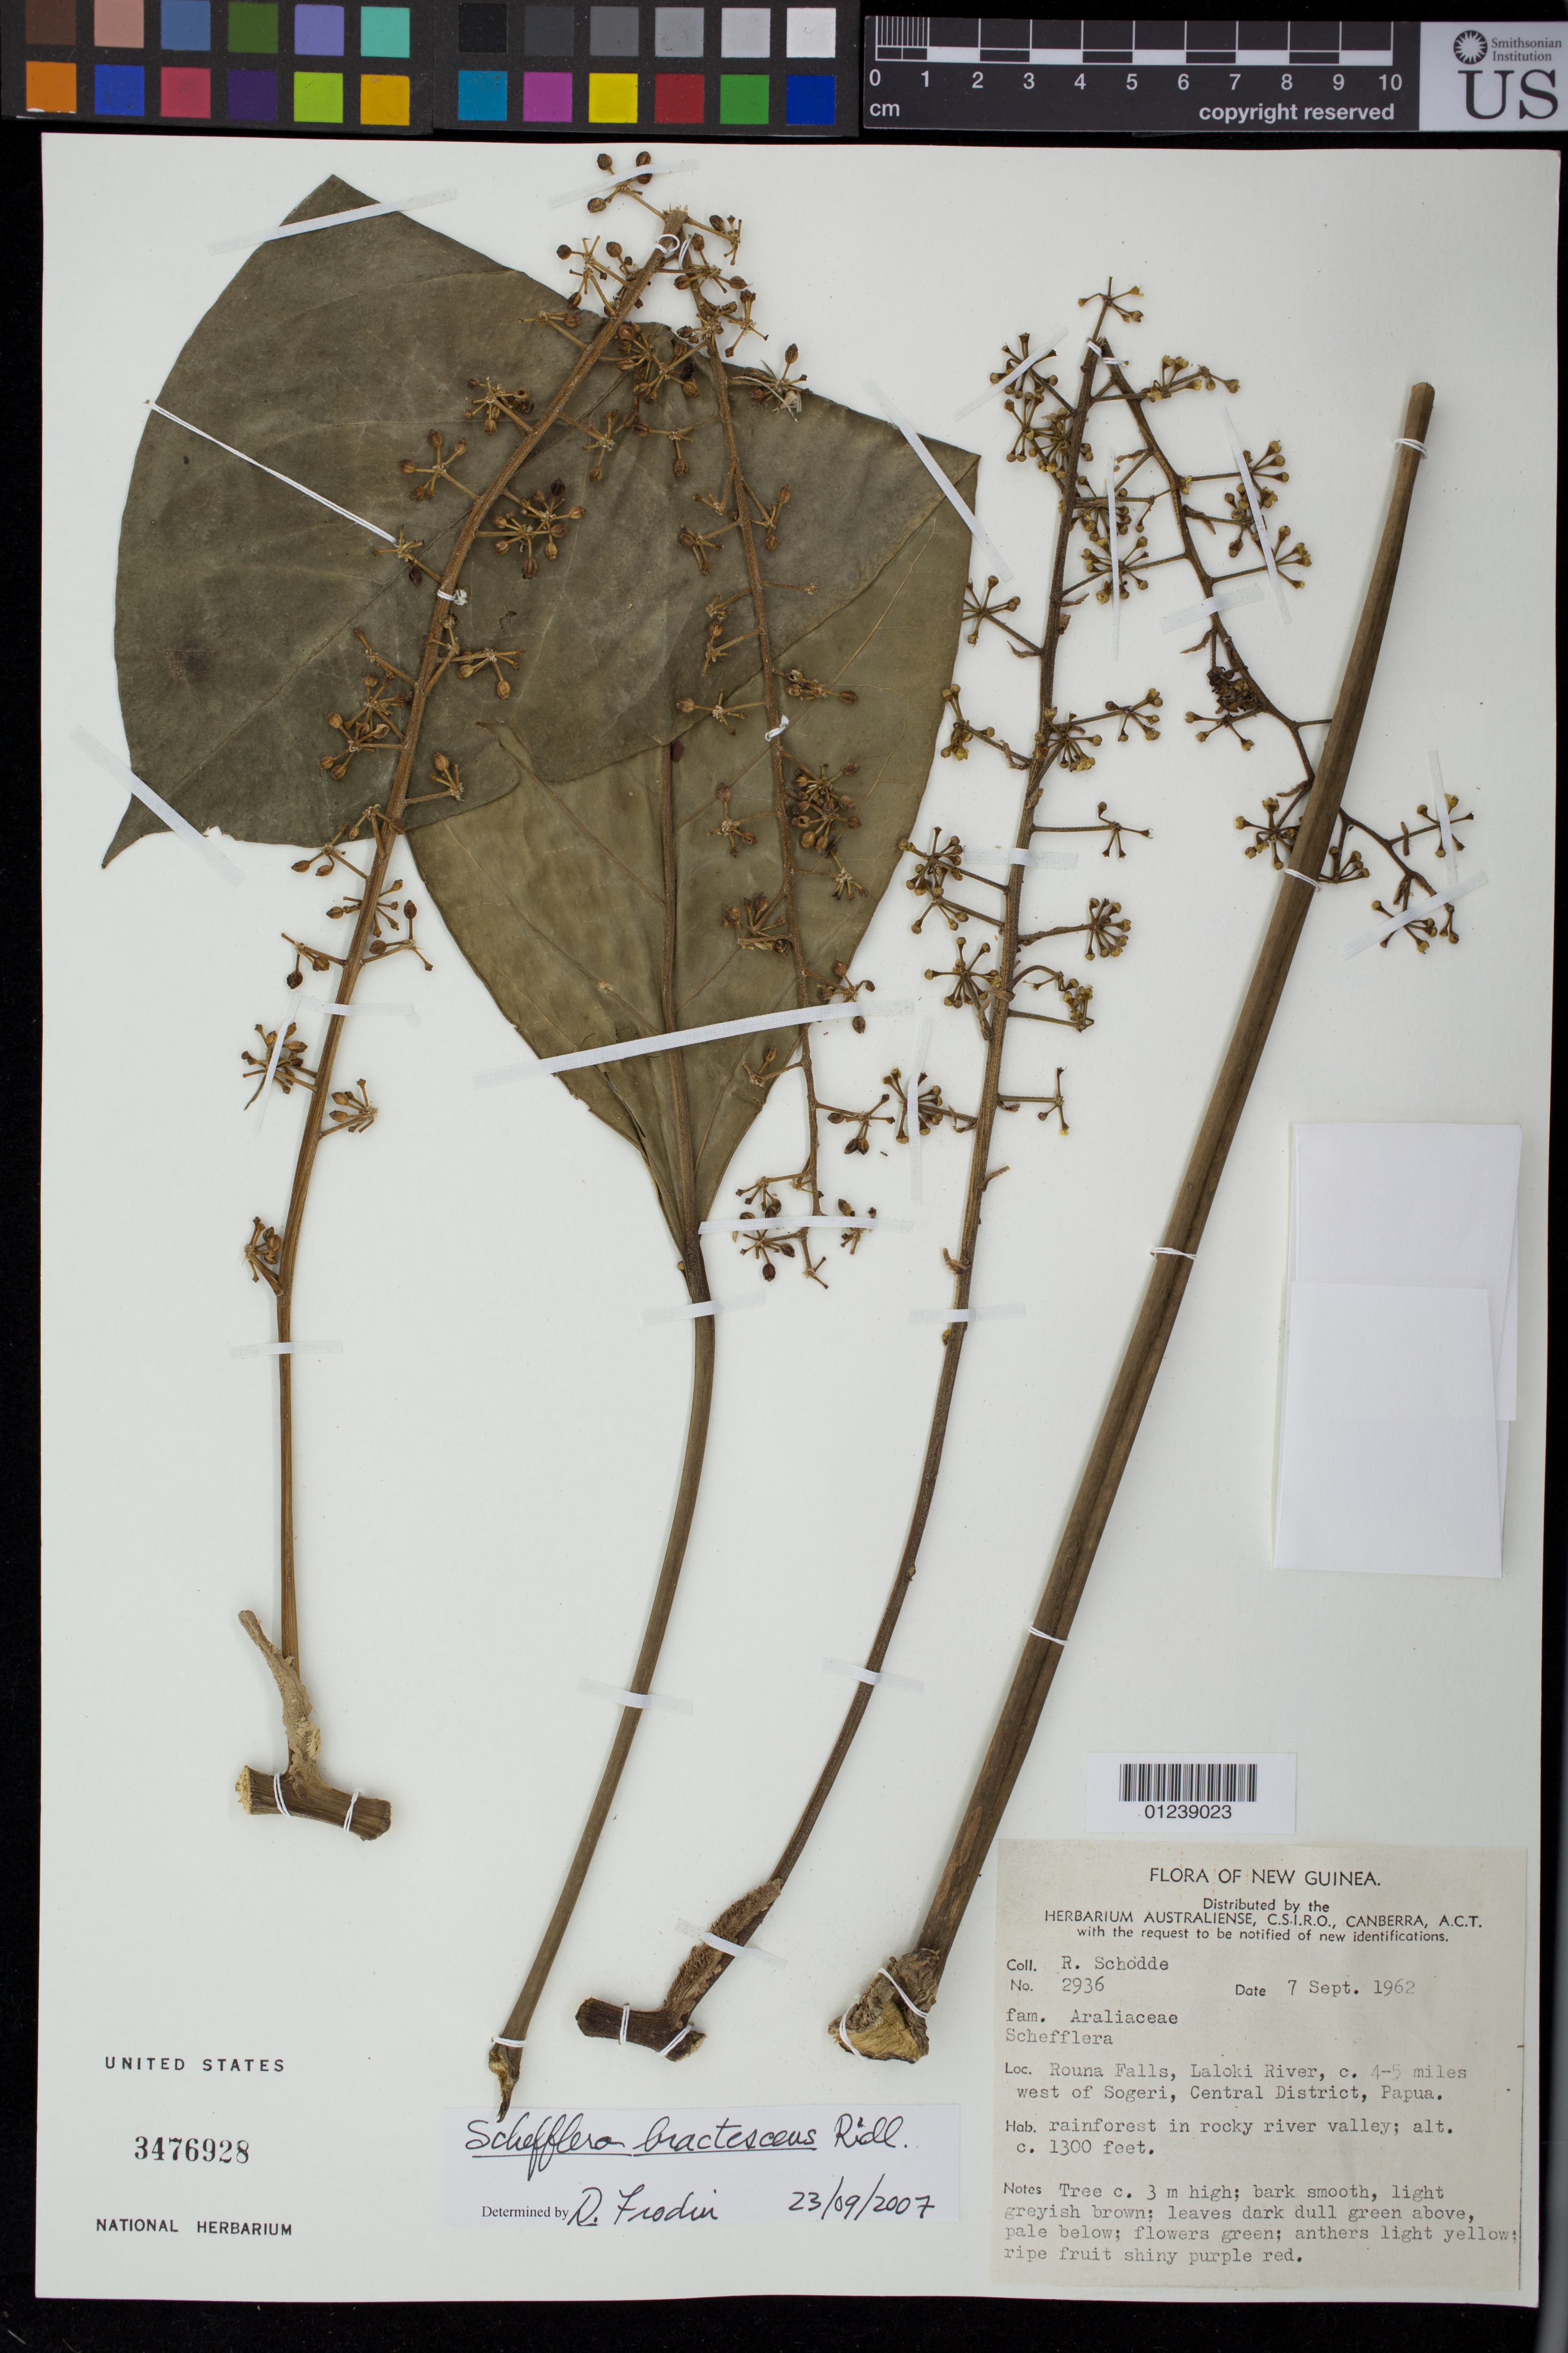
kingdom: Plantae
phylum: Tracheophyta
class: Magnoliopsida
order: Apiales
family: Araliaceae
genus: Heptapleurum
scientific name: Heptapleurum bractescens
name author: (Ridl.) Lowry & G. M. Plunkett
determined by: Wagner, W. L., (BOT), Smithsonian Institution - National Museum of Natural History (UNITED STATES)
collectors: R. Schodde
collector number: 2936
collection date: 1962-09-07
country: Papua New Guinea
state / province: Central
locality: Rouna Falls, Laloki River, c. 4-5 miles west of Sogeri.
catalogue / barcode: US 3476928